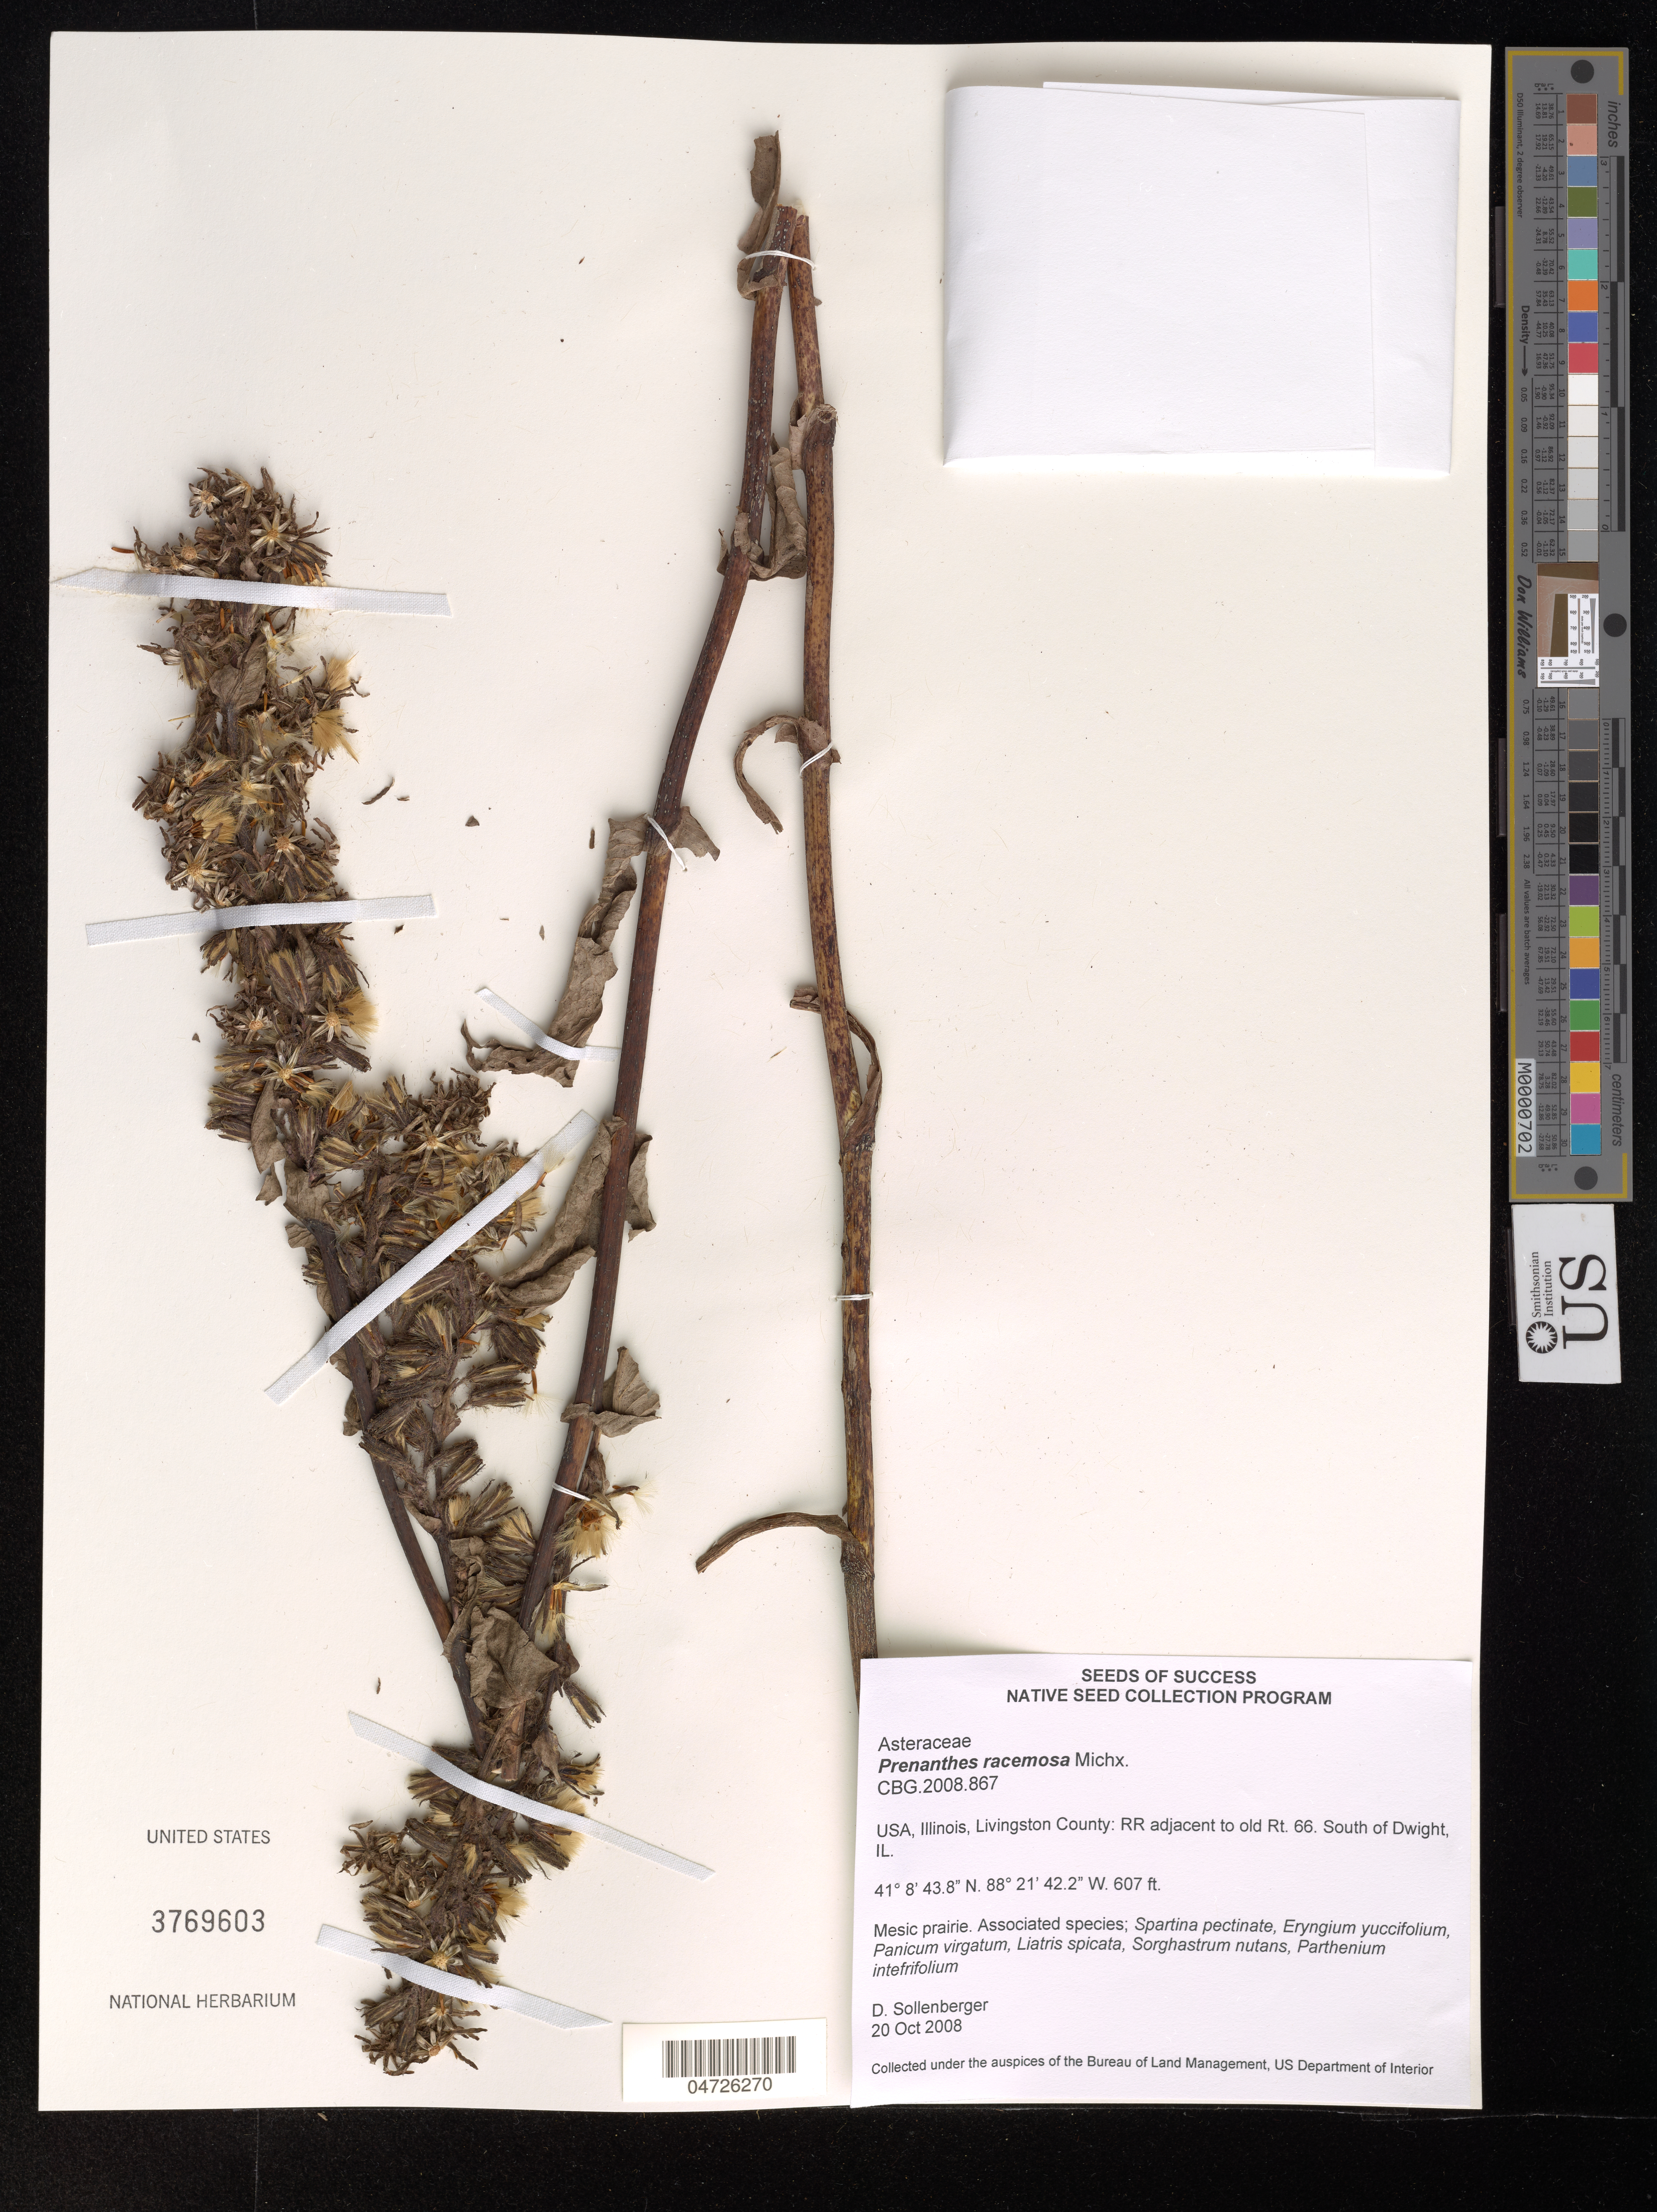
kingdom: Plantae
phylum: Tracheophyta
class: Magnoliopsida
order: Asterales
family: Asteraceae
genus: Prenanthes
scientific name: Prenanthes racemosa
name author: Michx.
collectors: D. Sollenberger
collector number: CBG.2008.867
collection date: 2008-10-20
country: United States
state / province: Illinois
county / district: Livingston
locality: Livingston County: RR adjacent to old Rt. 66. South of Dwight, IL.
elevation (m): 185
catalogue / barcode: US 3769603